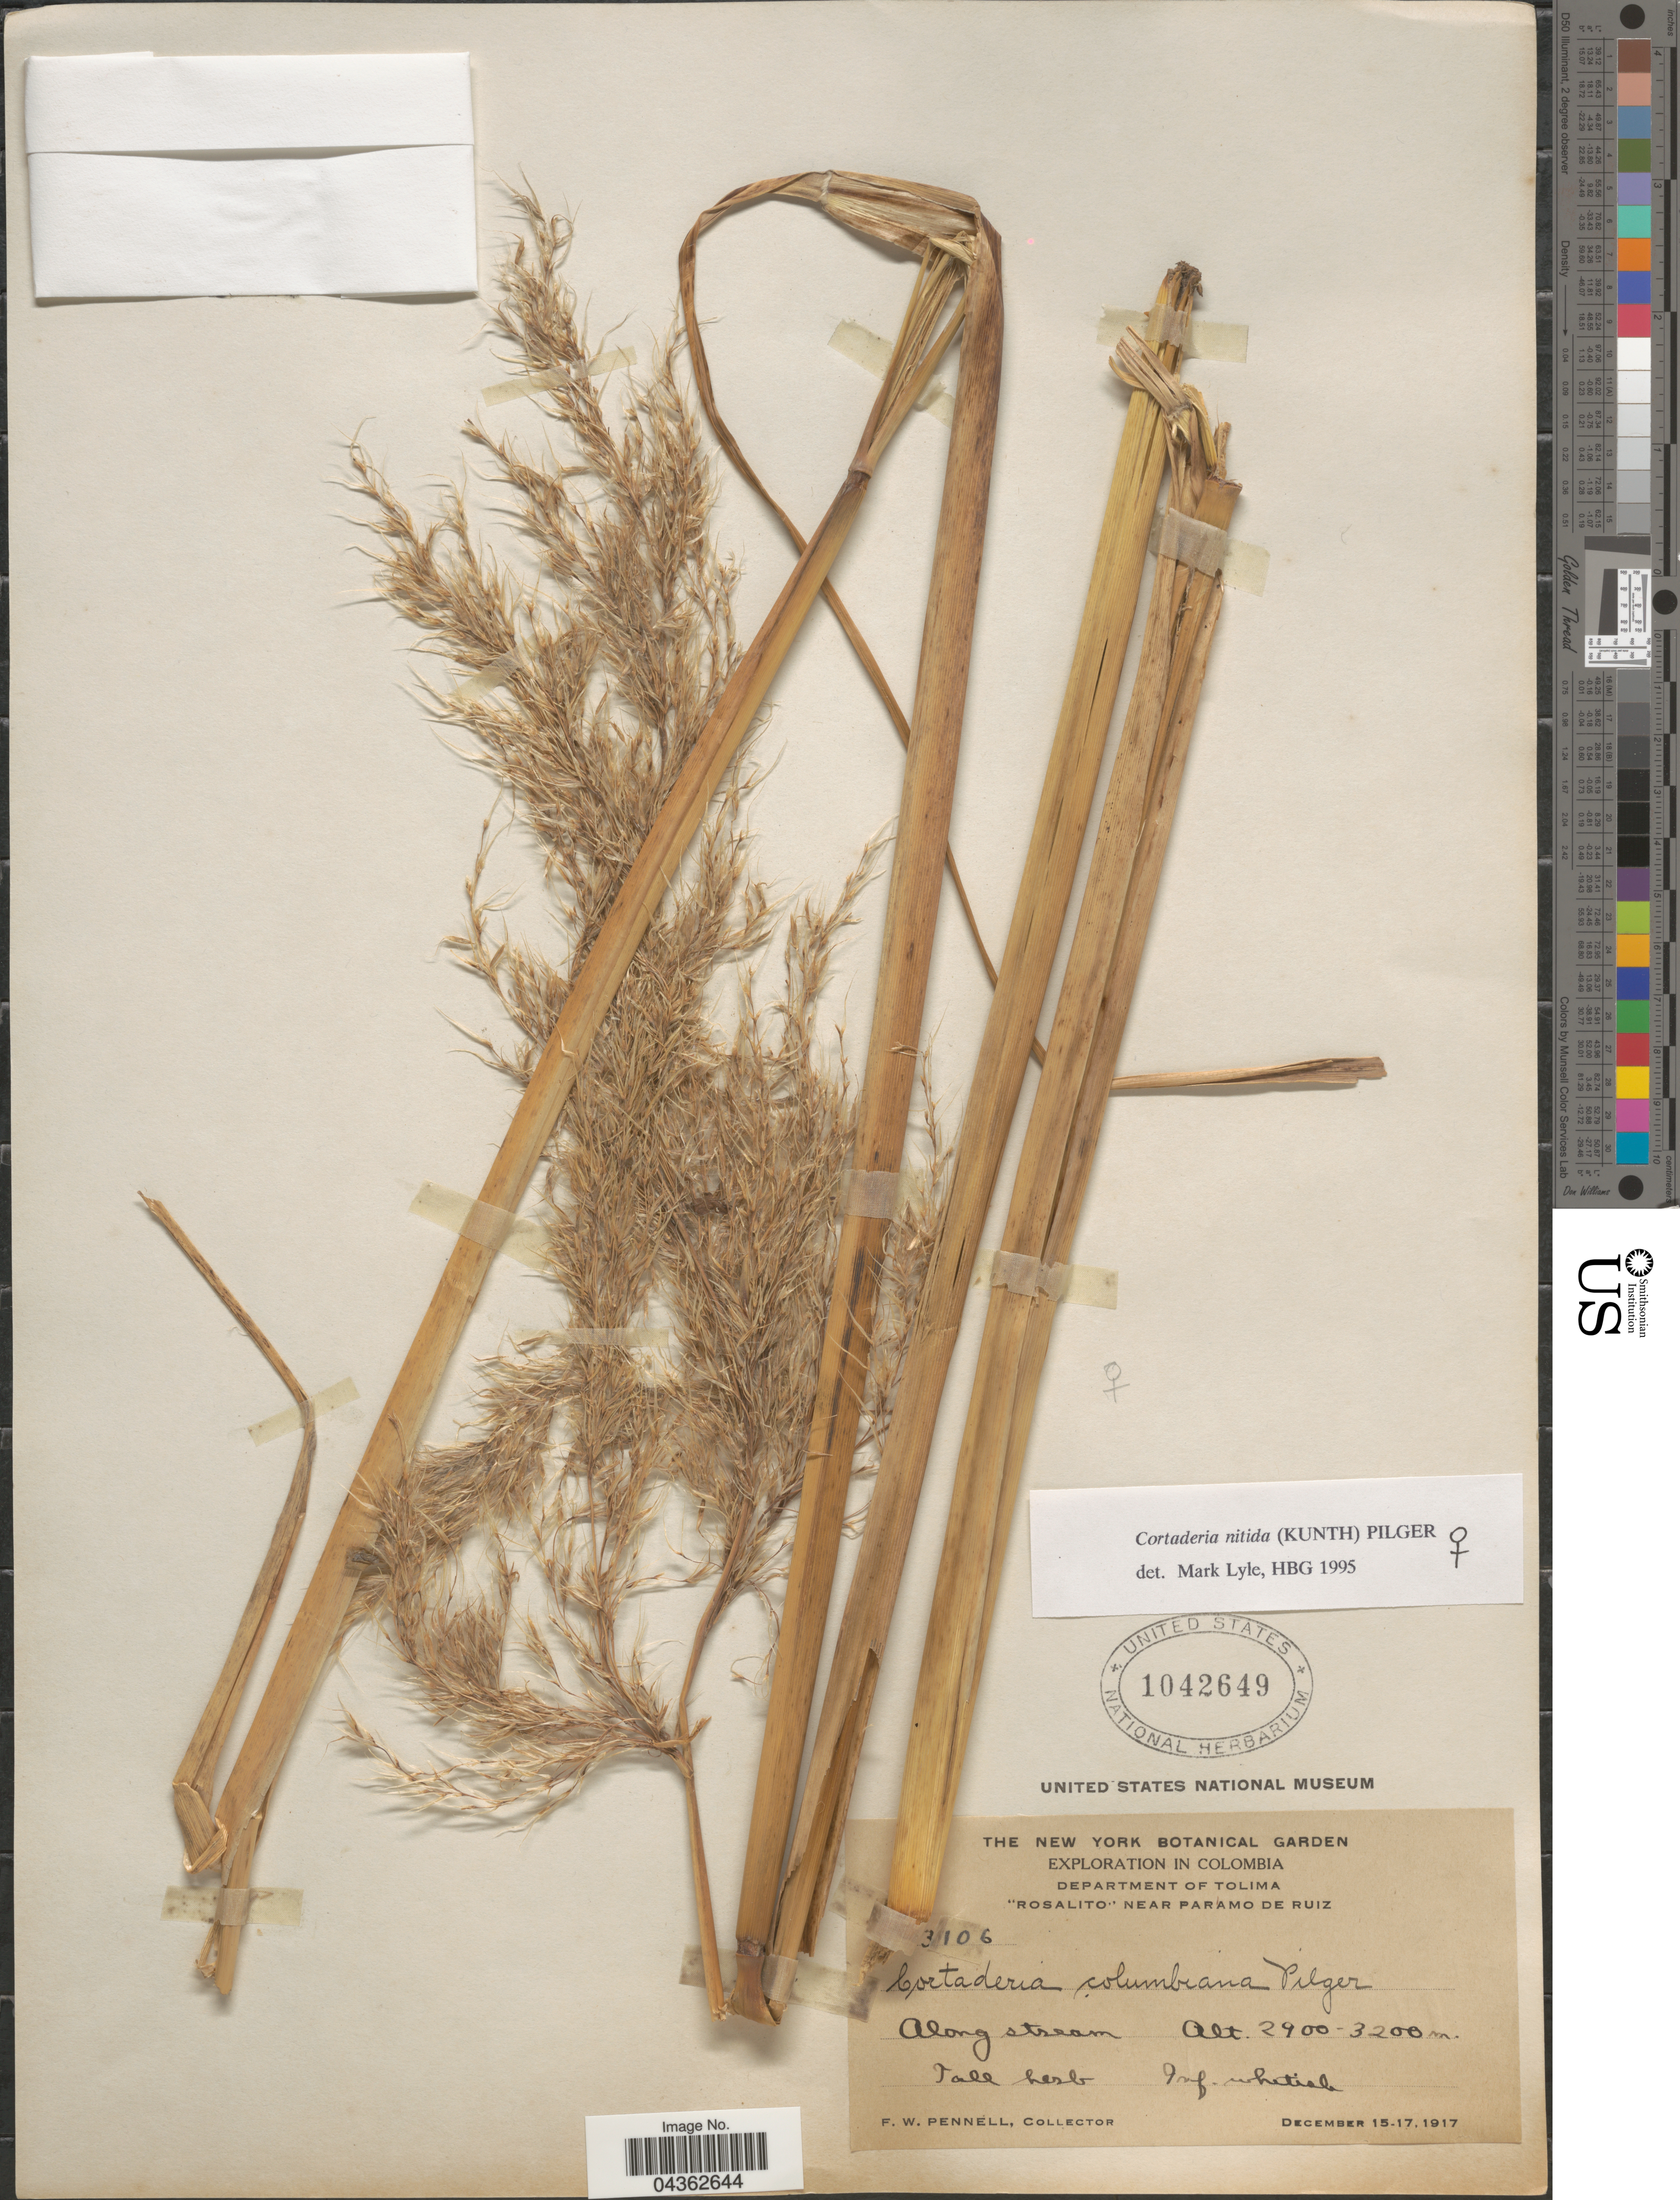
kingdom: Plantae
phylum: Tracheophyta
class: Liliopsida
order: Poales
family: Poaceae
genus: Cortaderia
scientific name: Cortaderia nitida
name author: (Kunth) Pilg.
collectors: F. W. Pennell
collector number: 3106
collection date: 1917-12-15/1917-12-17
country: Colombia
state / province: Tolima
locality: Exploration in Colombia. Department of Tolima. "Rosalito" near Paramo de Ruiz.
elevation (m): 2900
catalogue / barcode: US 1042649